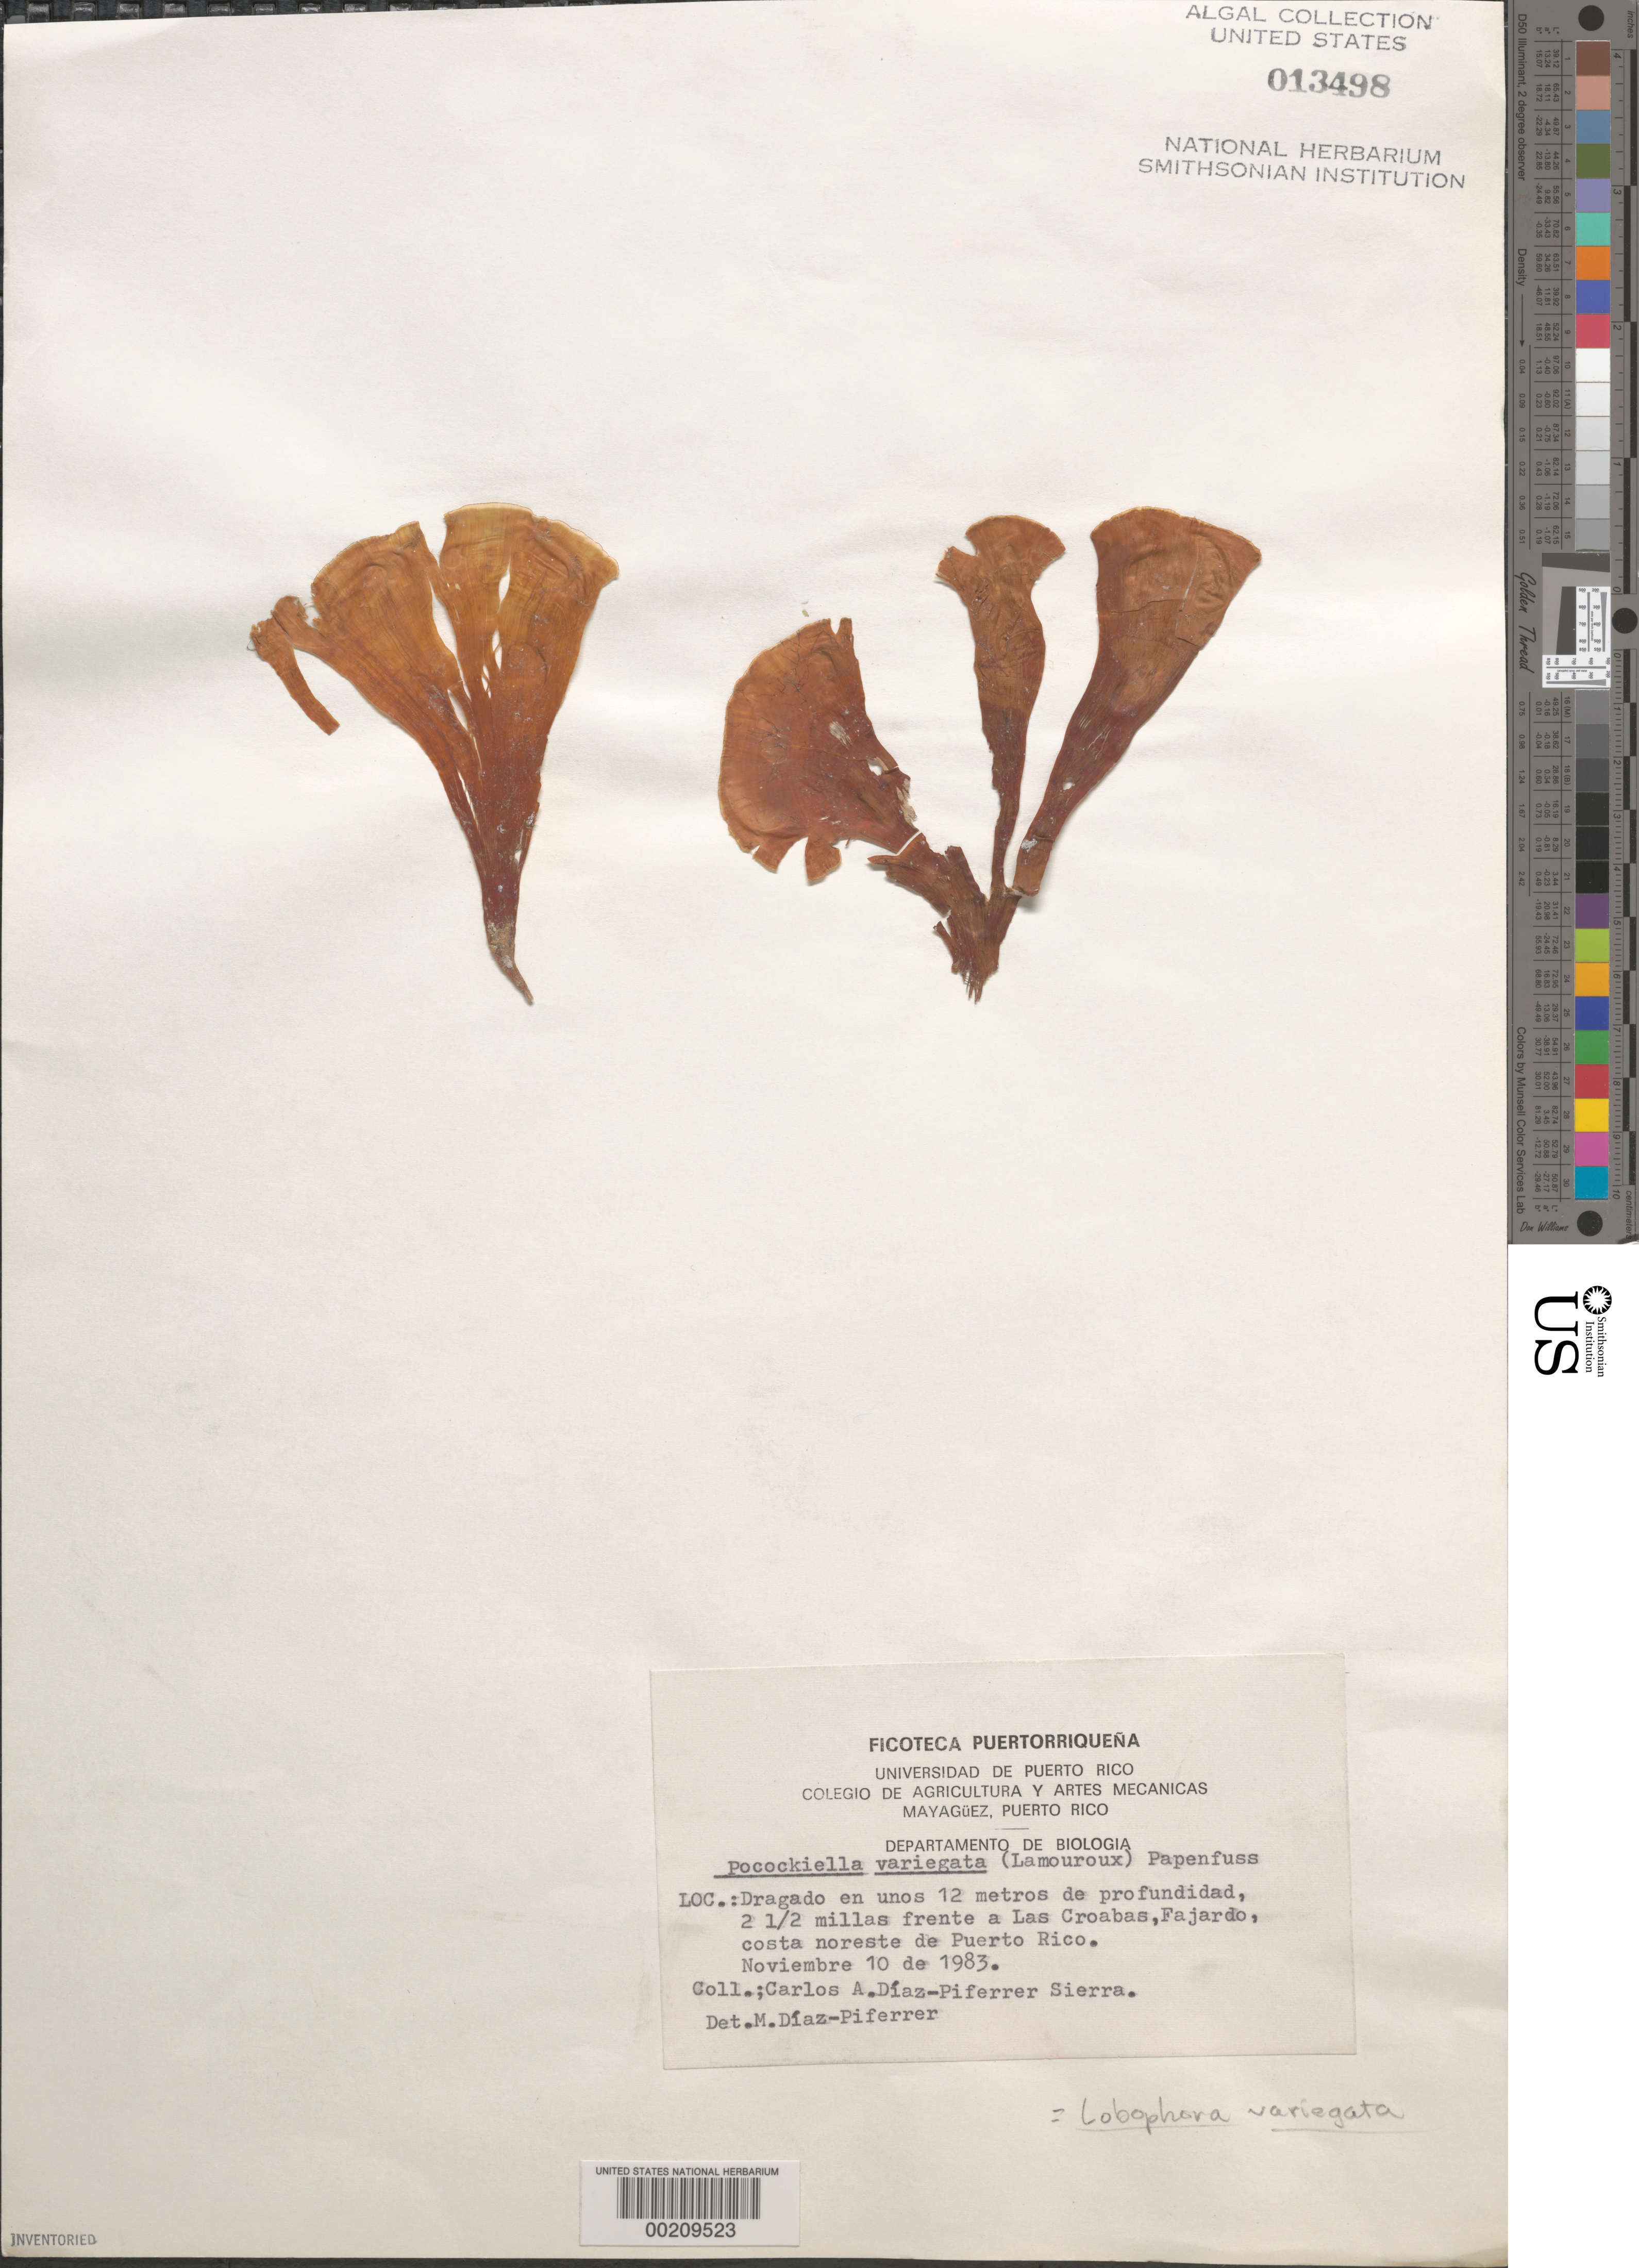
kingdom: Chromista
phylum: Ochrophyta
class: Phaeophyceae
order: Dictyotales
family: Dictyotaceae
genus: Lobophora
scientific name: Lobophora variegata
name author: (J.V.Lamouroux) Womersley & E.C. Oliveira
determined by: Diaz-Piferrer, M.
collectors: C. Diaz-Piferrer Sierra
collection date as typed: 10 Nov 1983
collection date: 1983-11-10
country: Puerto Rico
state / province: Fajardo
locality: Las croabas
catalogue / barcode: US 13498